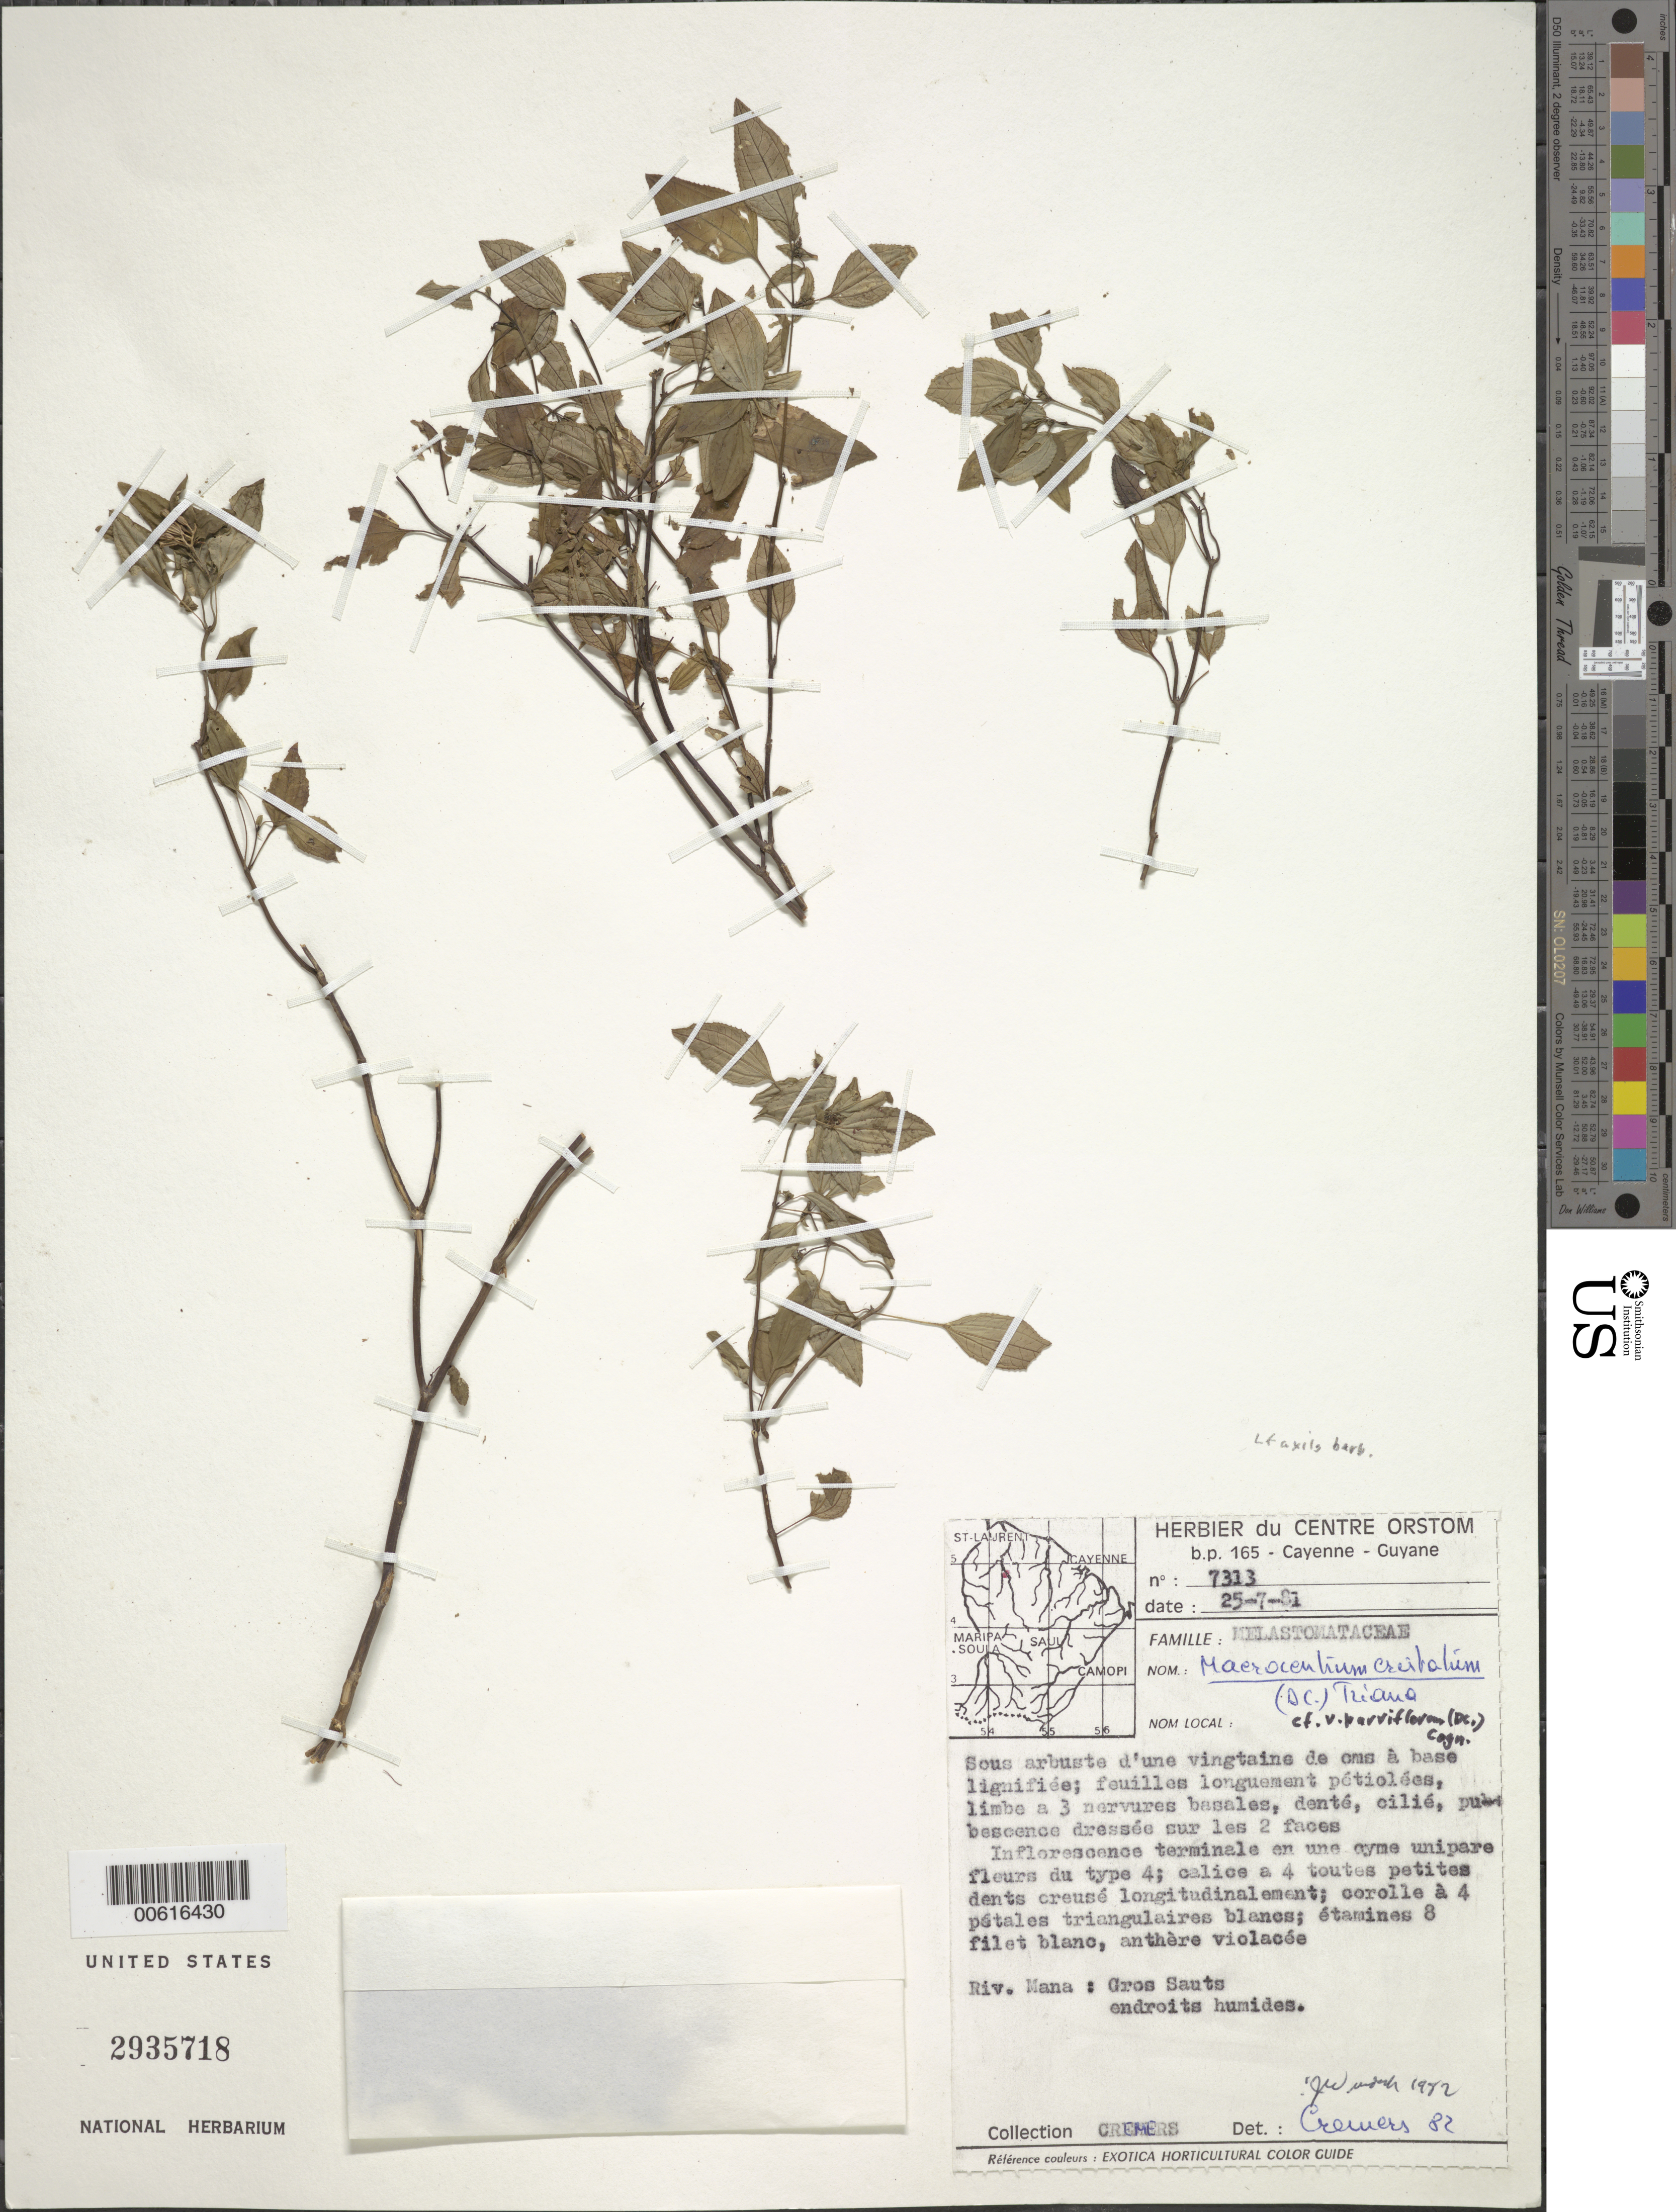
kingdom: Plantae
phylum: Tracheophyta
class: Magnoliopsida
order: Myrtales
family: Melastomataceae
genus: Macrocentrum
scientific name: Macrocentrum cristatum var. parviflorum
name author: (DC.) Cogn.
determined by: Wurdack, John J., (US), US (UNITED STATES)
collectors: G. Cremers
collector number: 7313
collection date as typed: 25-Jul-81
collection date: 1981-07-25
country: French Guiana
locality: Rivière Mana, Gros Sauts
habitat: Endroits humides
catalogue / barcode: US 2935718